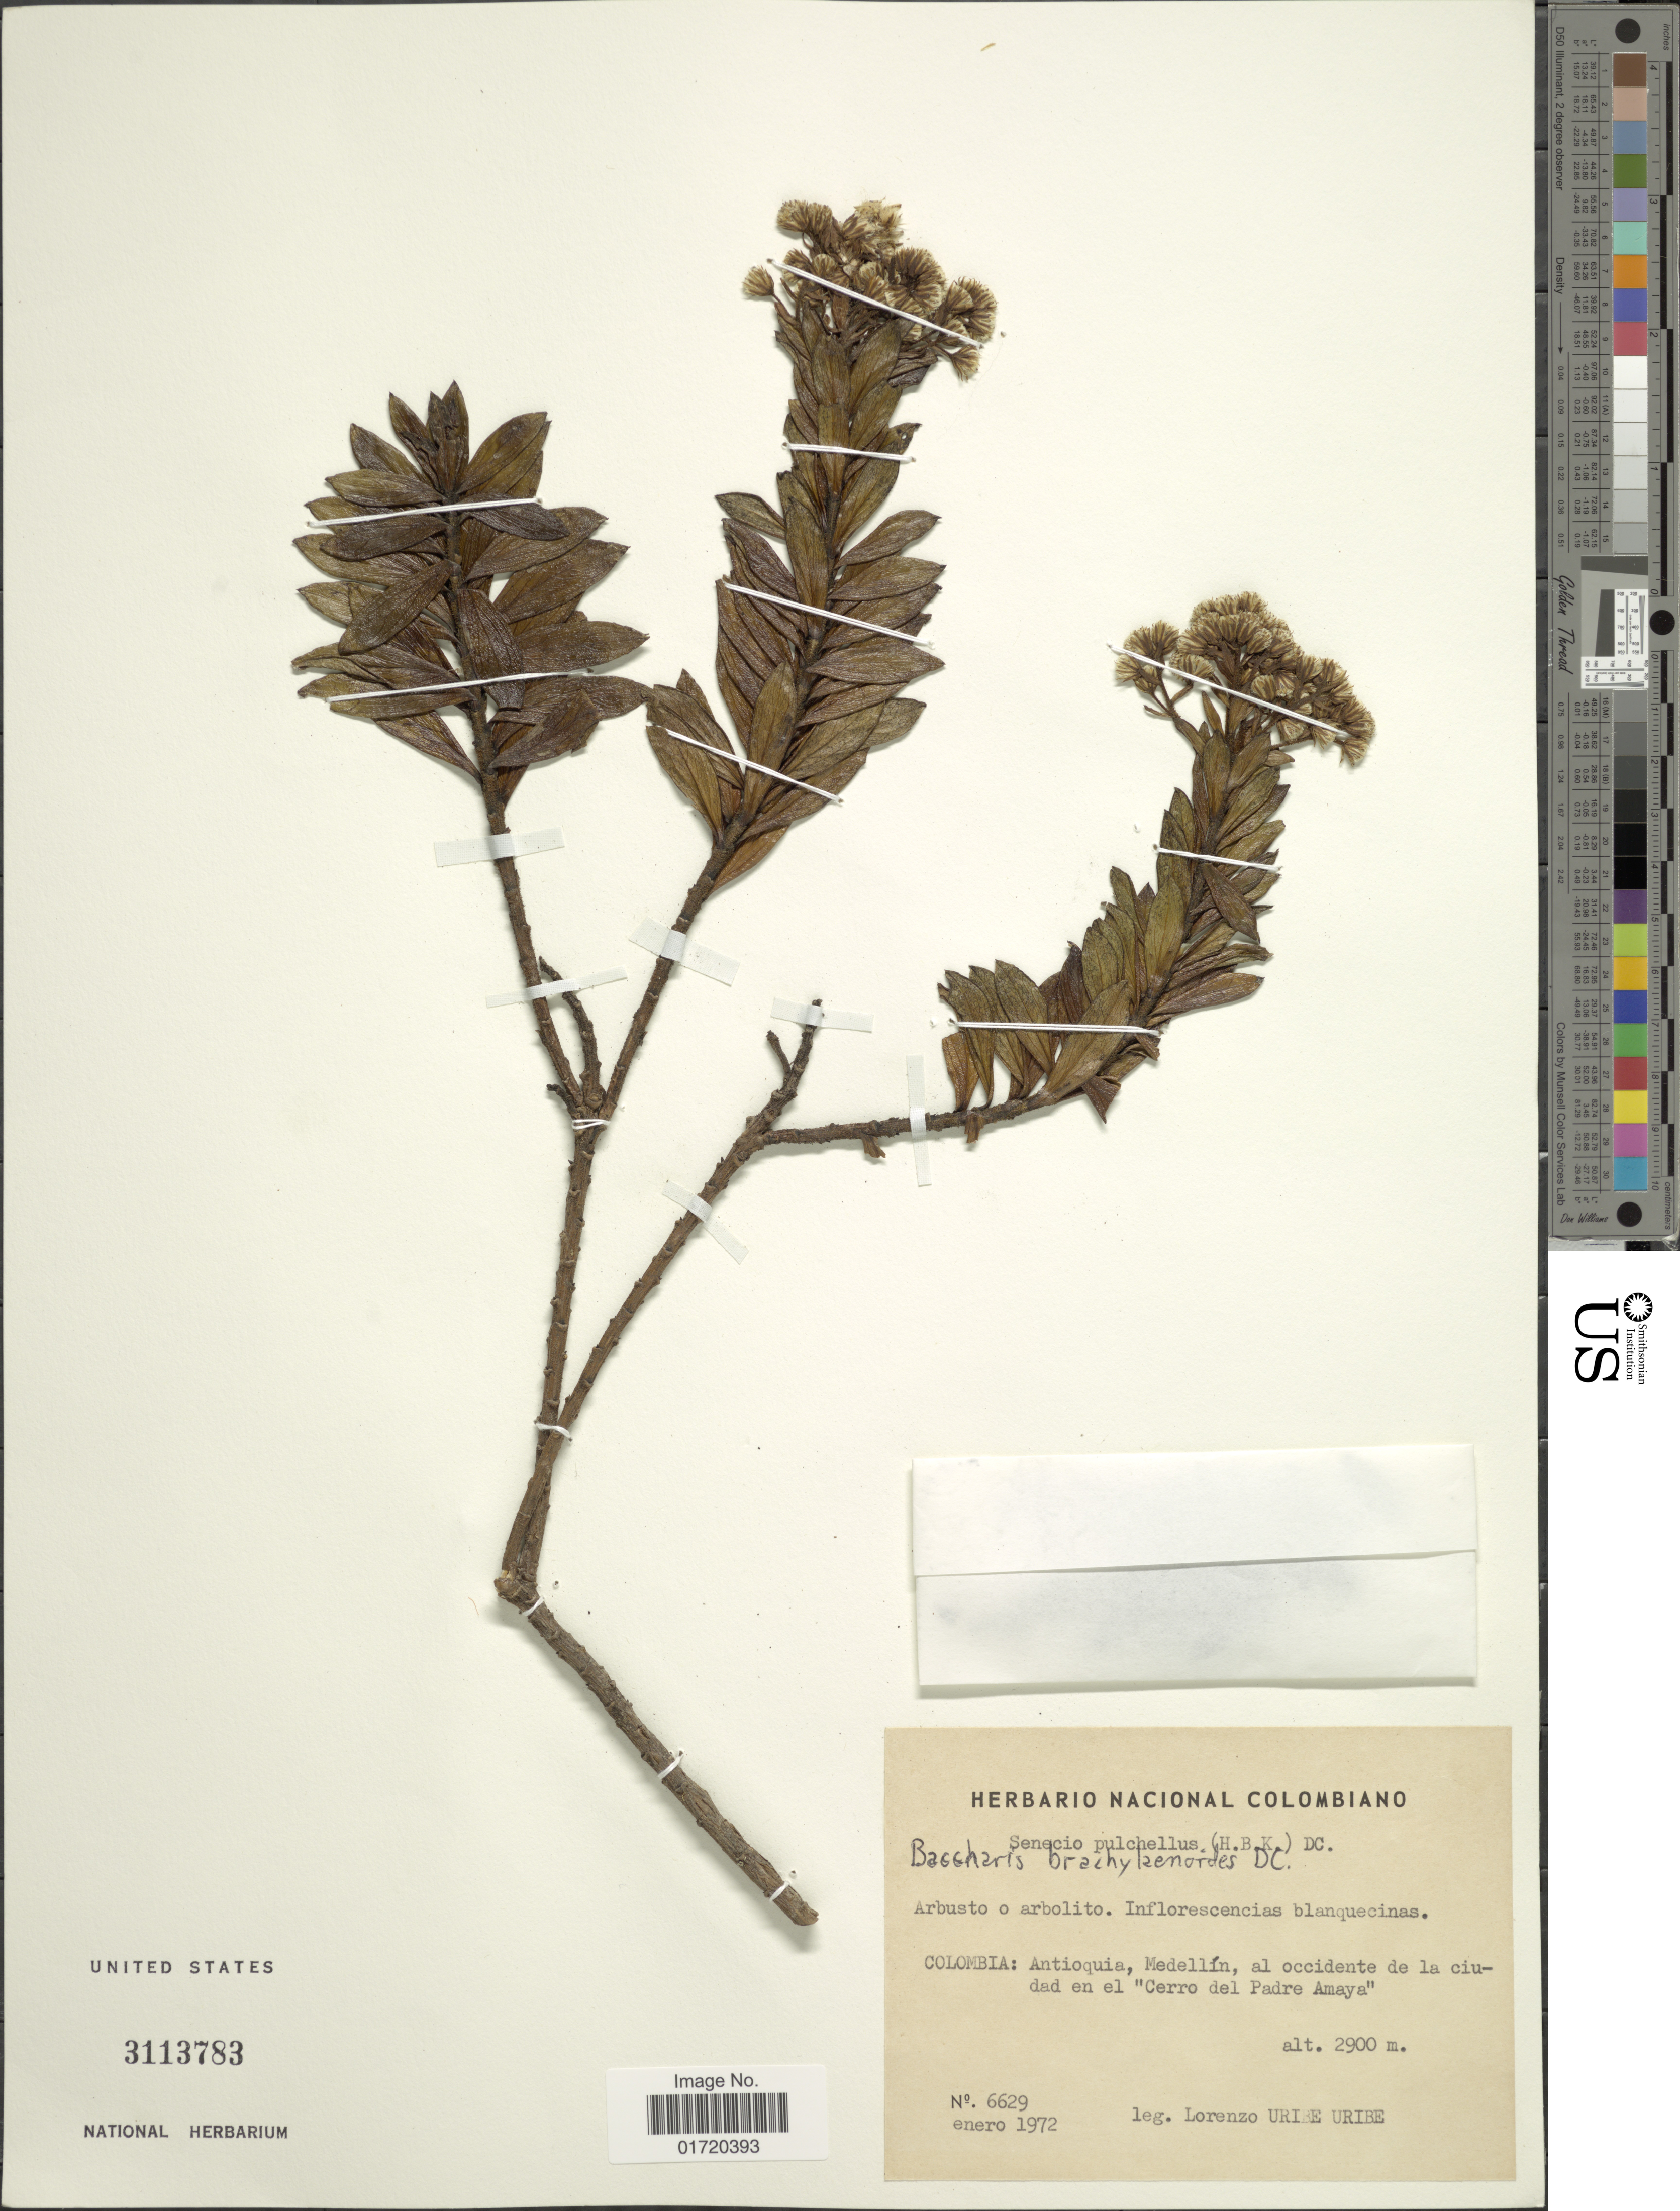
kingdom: Plantae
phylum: Tracheophyta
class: Magnoliopsida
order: Asterales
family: Asteraceae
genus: Baccharis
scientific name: Baccharis brachylaenoides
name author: DC.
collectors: L. Uribe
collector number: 6629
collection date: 1972-01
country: Colombia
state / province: Antioquia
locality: Medellin, al occidente dela ciudad en el Cerro del Padre Amaya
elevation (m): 2900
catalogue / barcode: US 3113783